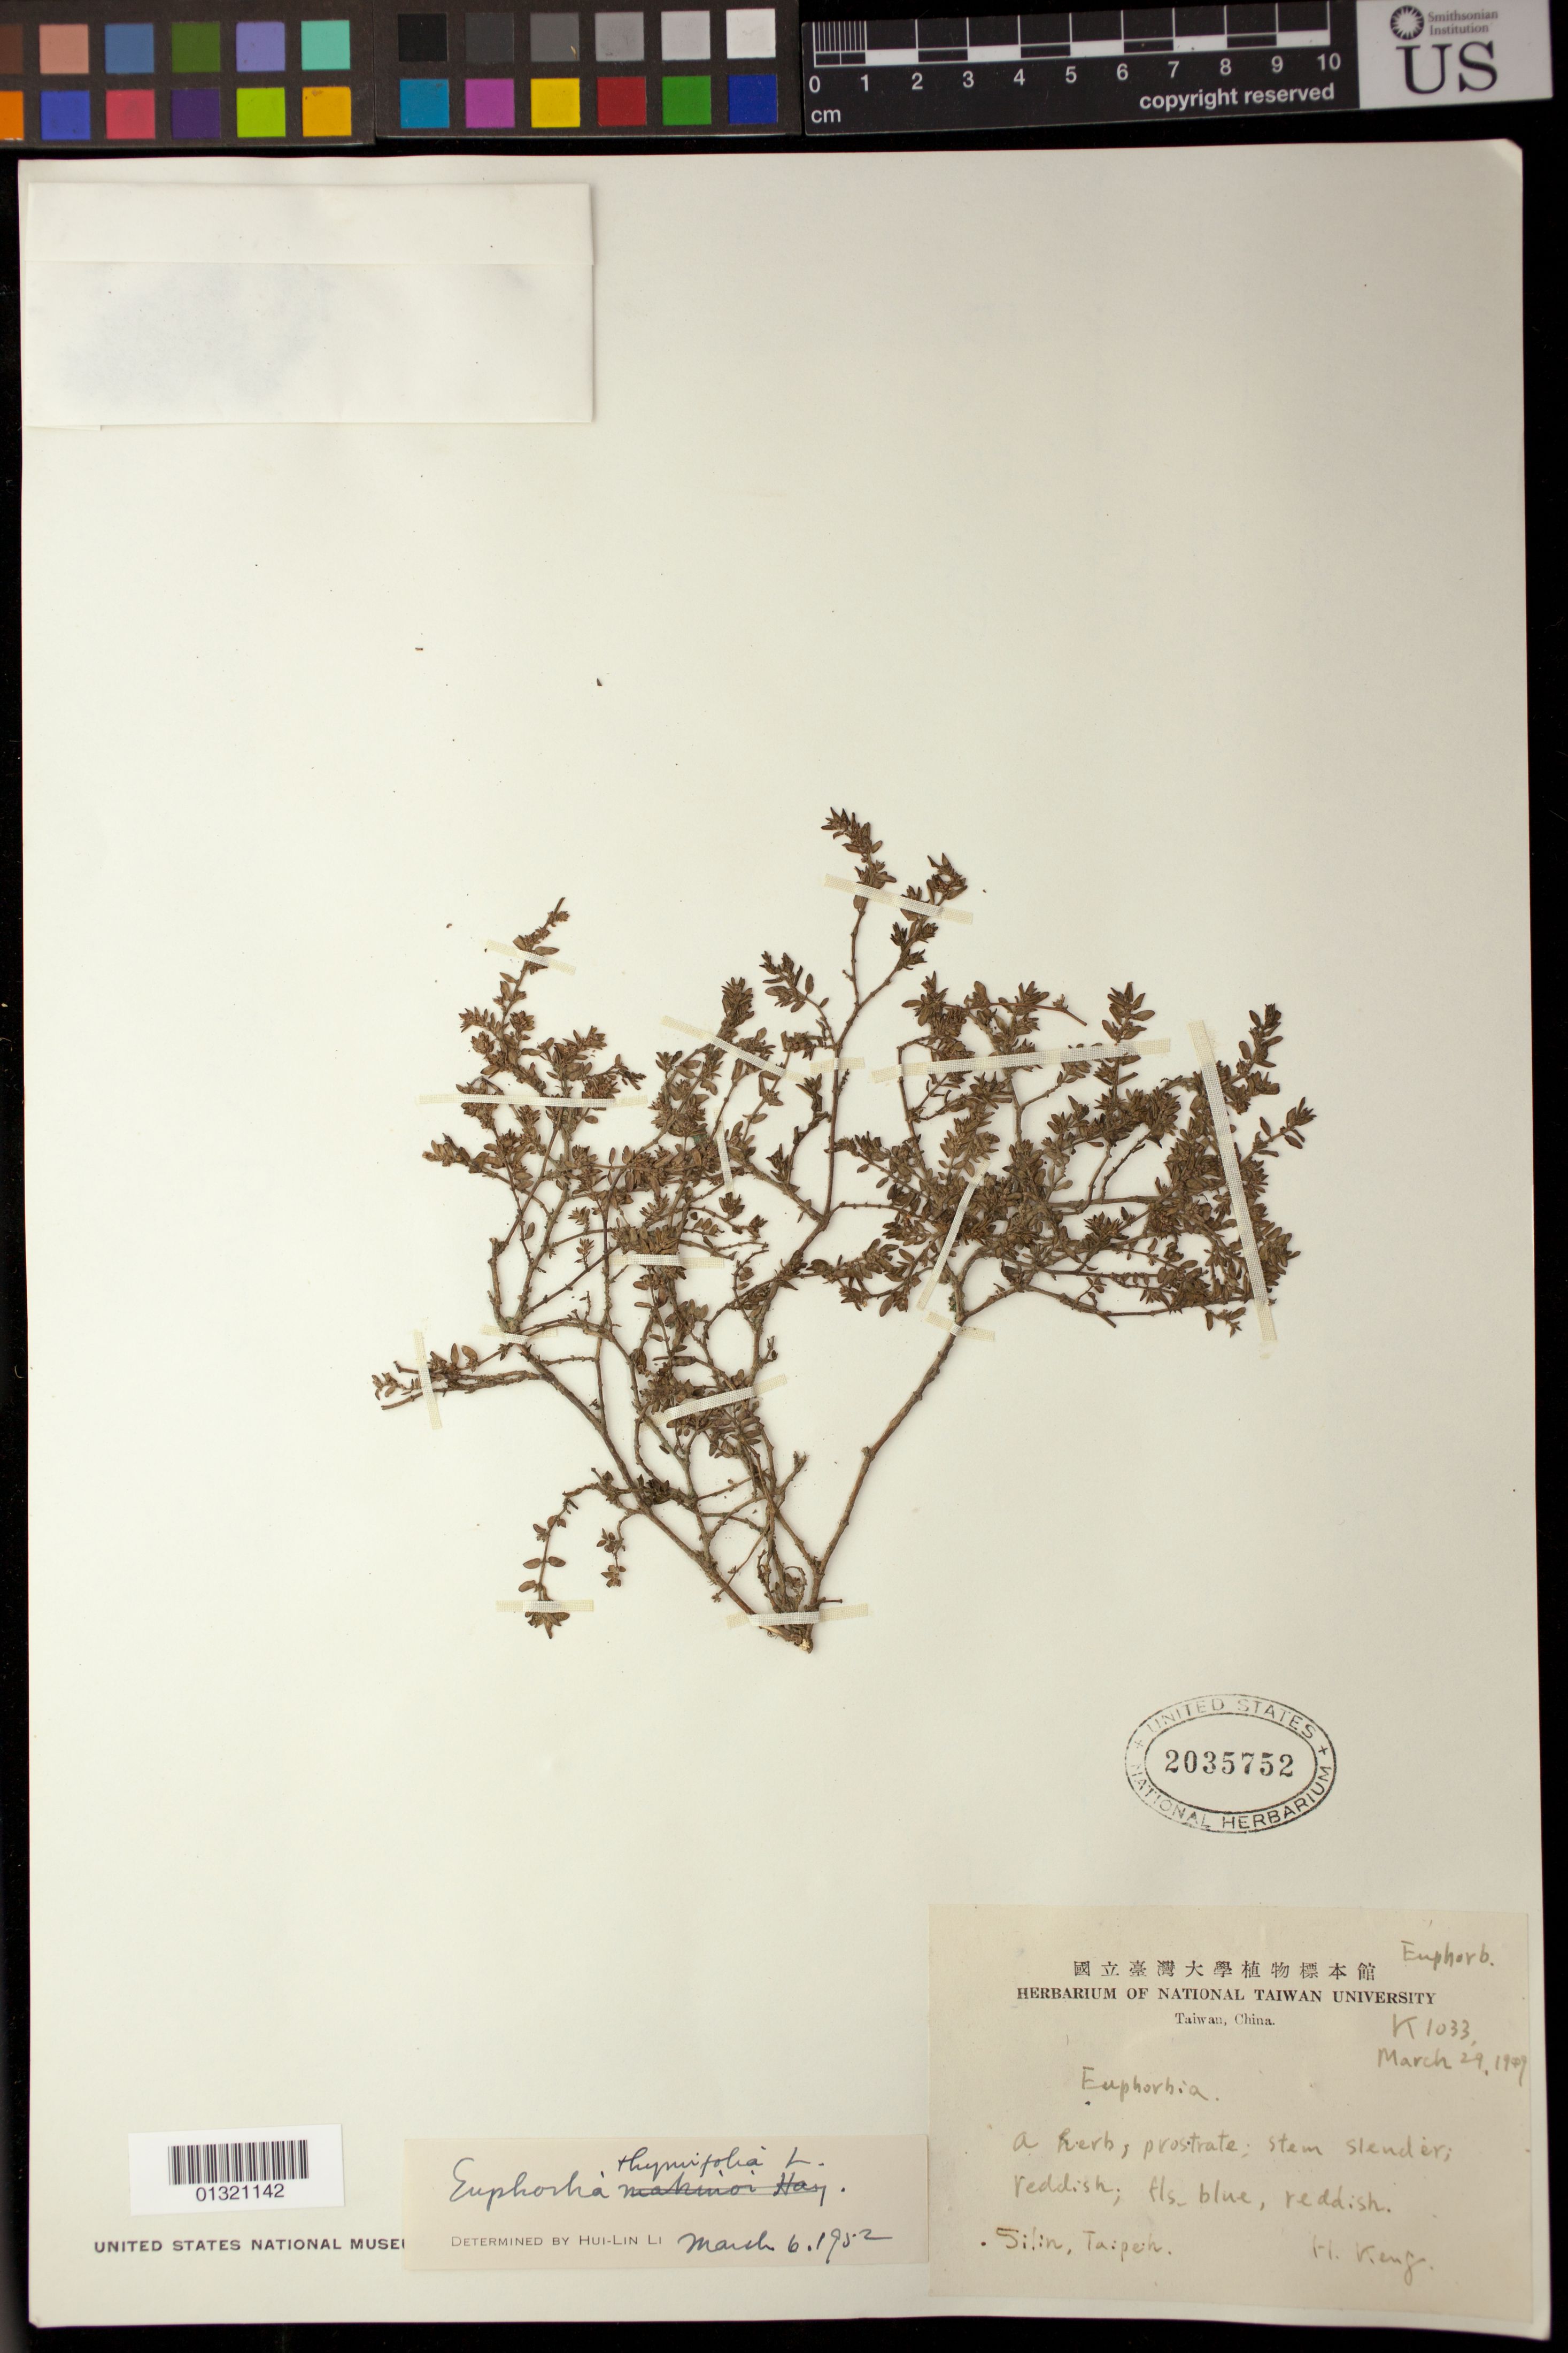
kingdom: Plantae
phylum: Tracheophyta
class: Magnoliopsida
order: Malpighiales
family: Euphorbiaceae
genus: Euphorbia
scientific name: Euphorbia thymifolia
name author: L.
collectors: H. Keng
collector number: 1033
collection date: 1909-03-29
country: Taiwan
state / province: Taipei City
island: Taiwan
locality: Silin, Taipeh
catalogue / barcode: US 2035752